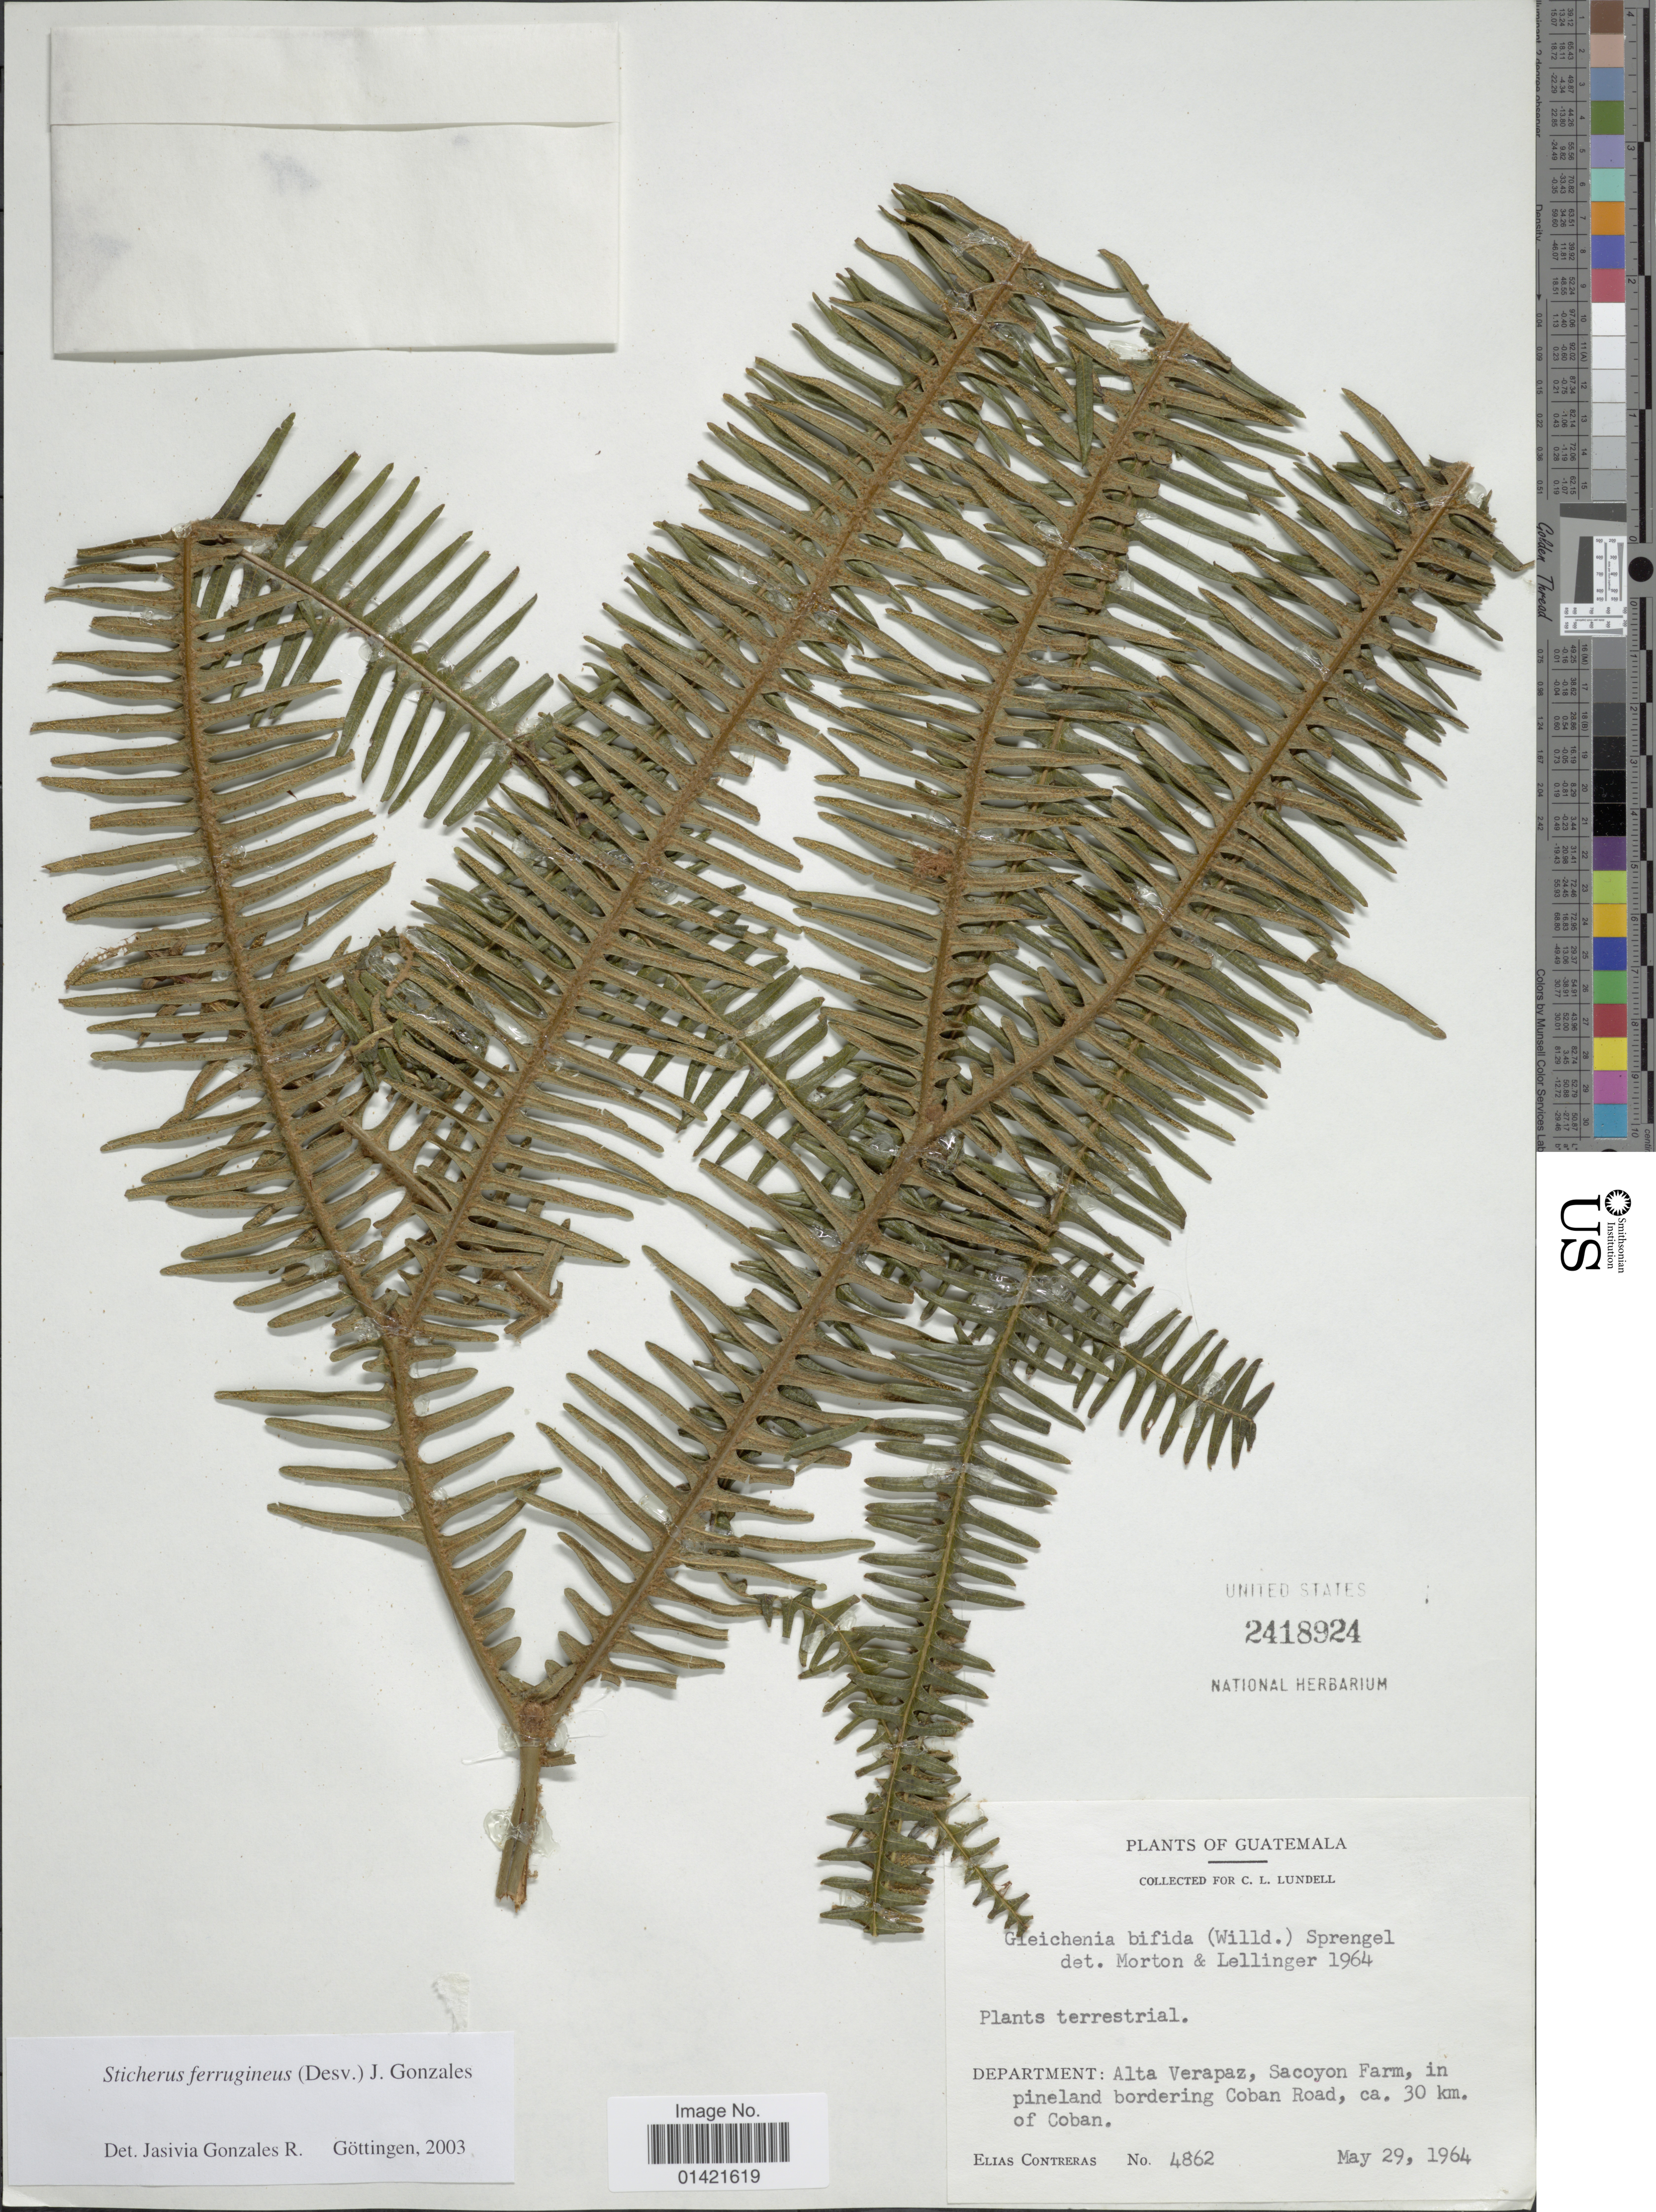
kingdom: Plantae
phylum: Tracheophyta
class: Polypodiopsida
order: Gleicheniales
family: Gleicheniaceae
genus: Sticherus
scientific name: Sticherus ferrugineus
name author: (Desv.) J. Gonzales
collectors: E. Contreras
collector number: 4862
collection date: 1964-05-29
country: Guatemala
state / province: Alta Verapaz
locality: Sacoyon Farm, in pineland bordering Coban Road, ca. 30 km of Coban.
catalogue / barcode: US 2418924